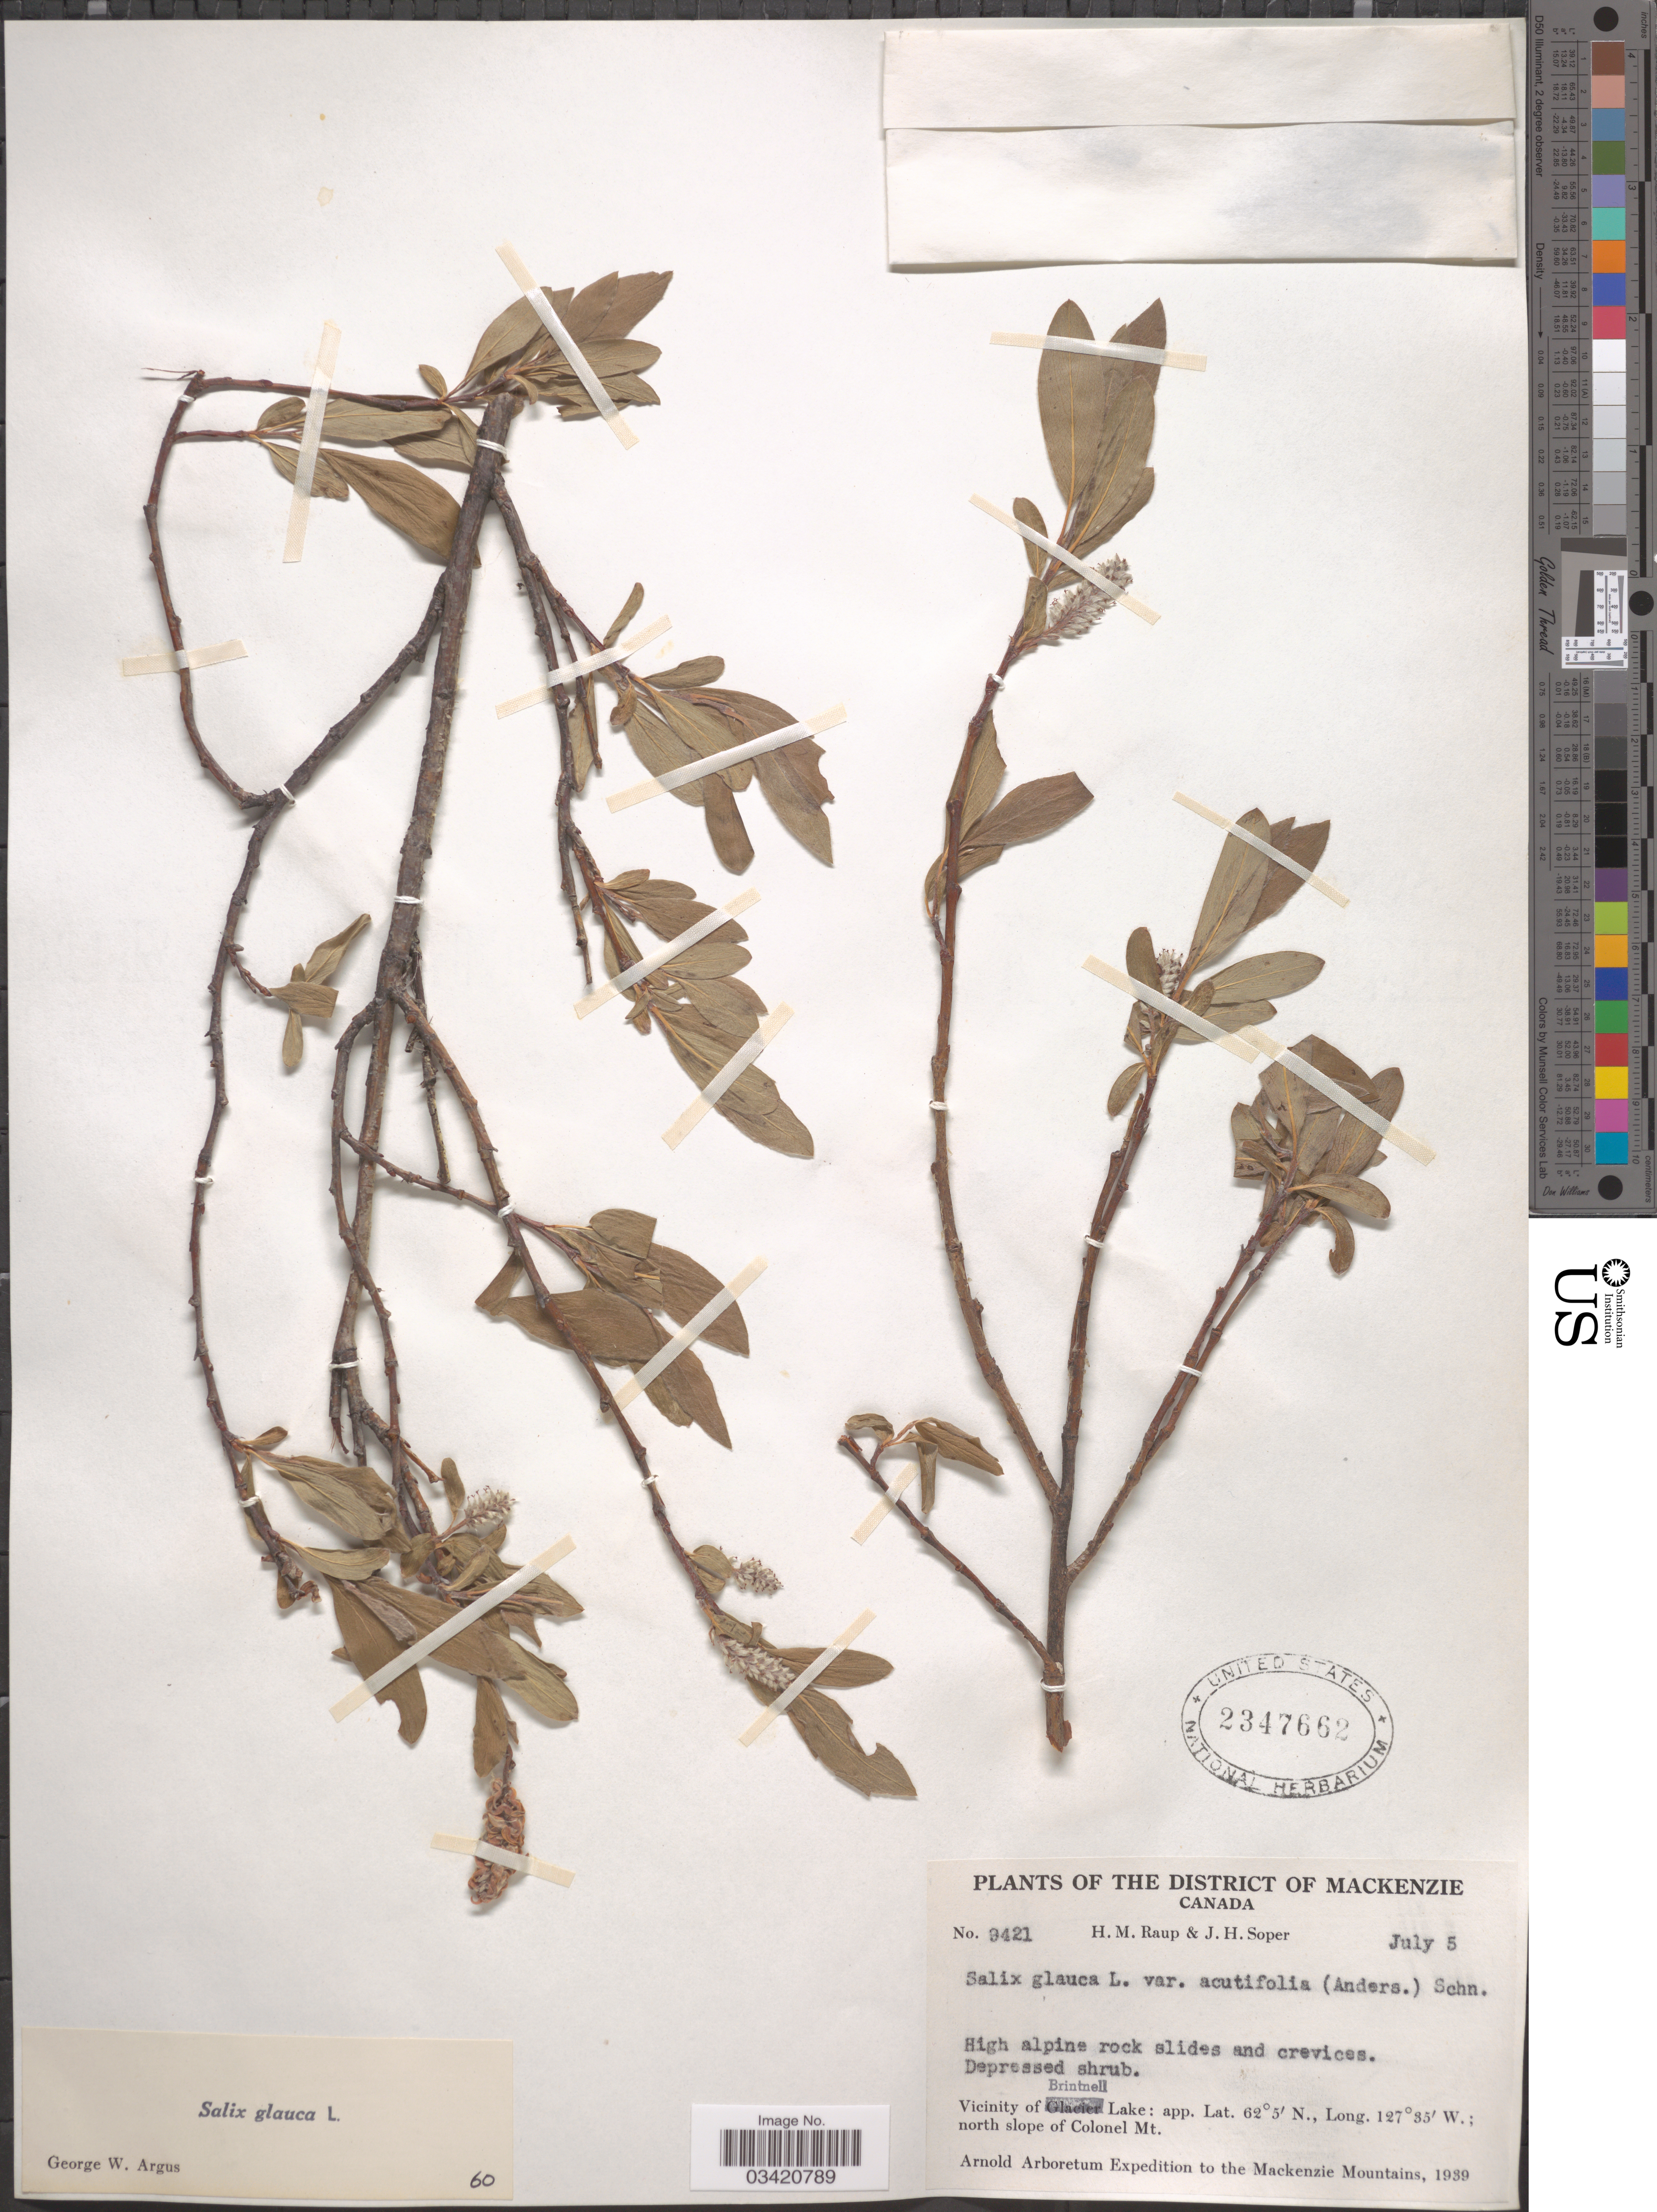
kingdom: Plantae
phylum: Tracheophyta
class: Magnoliopsida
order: Malpighiales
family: Salicaceae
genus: Salix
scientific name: Salix glauca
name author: L.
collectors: H. Raup & J. H. Soper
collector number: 9421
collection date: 1939-07-05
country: Canada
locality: District of Mackenzie. Vicinity of Brintnell Lake; north slope of Colonel Mt. Mackenzie Mountains.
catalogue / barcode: US 2347662